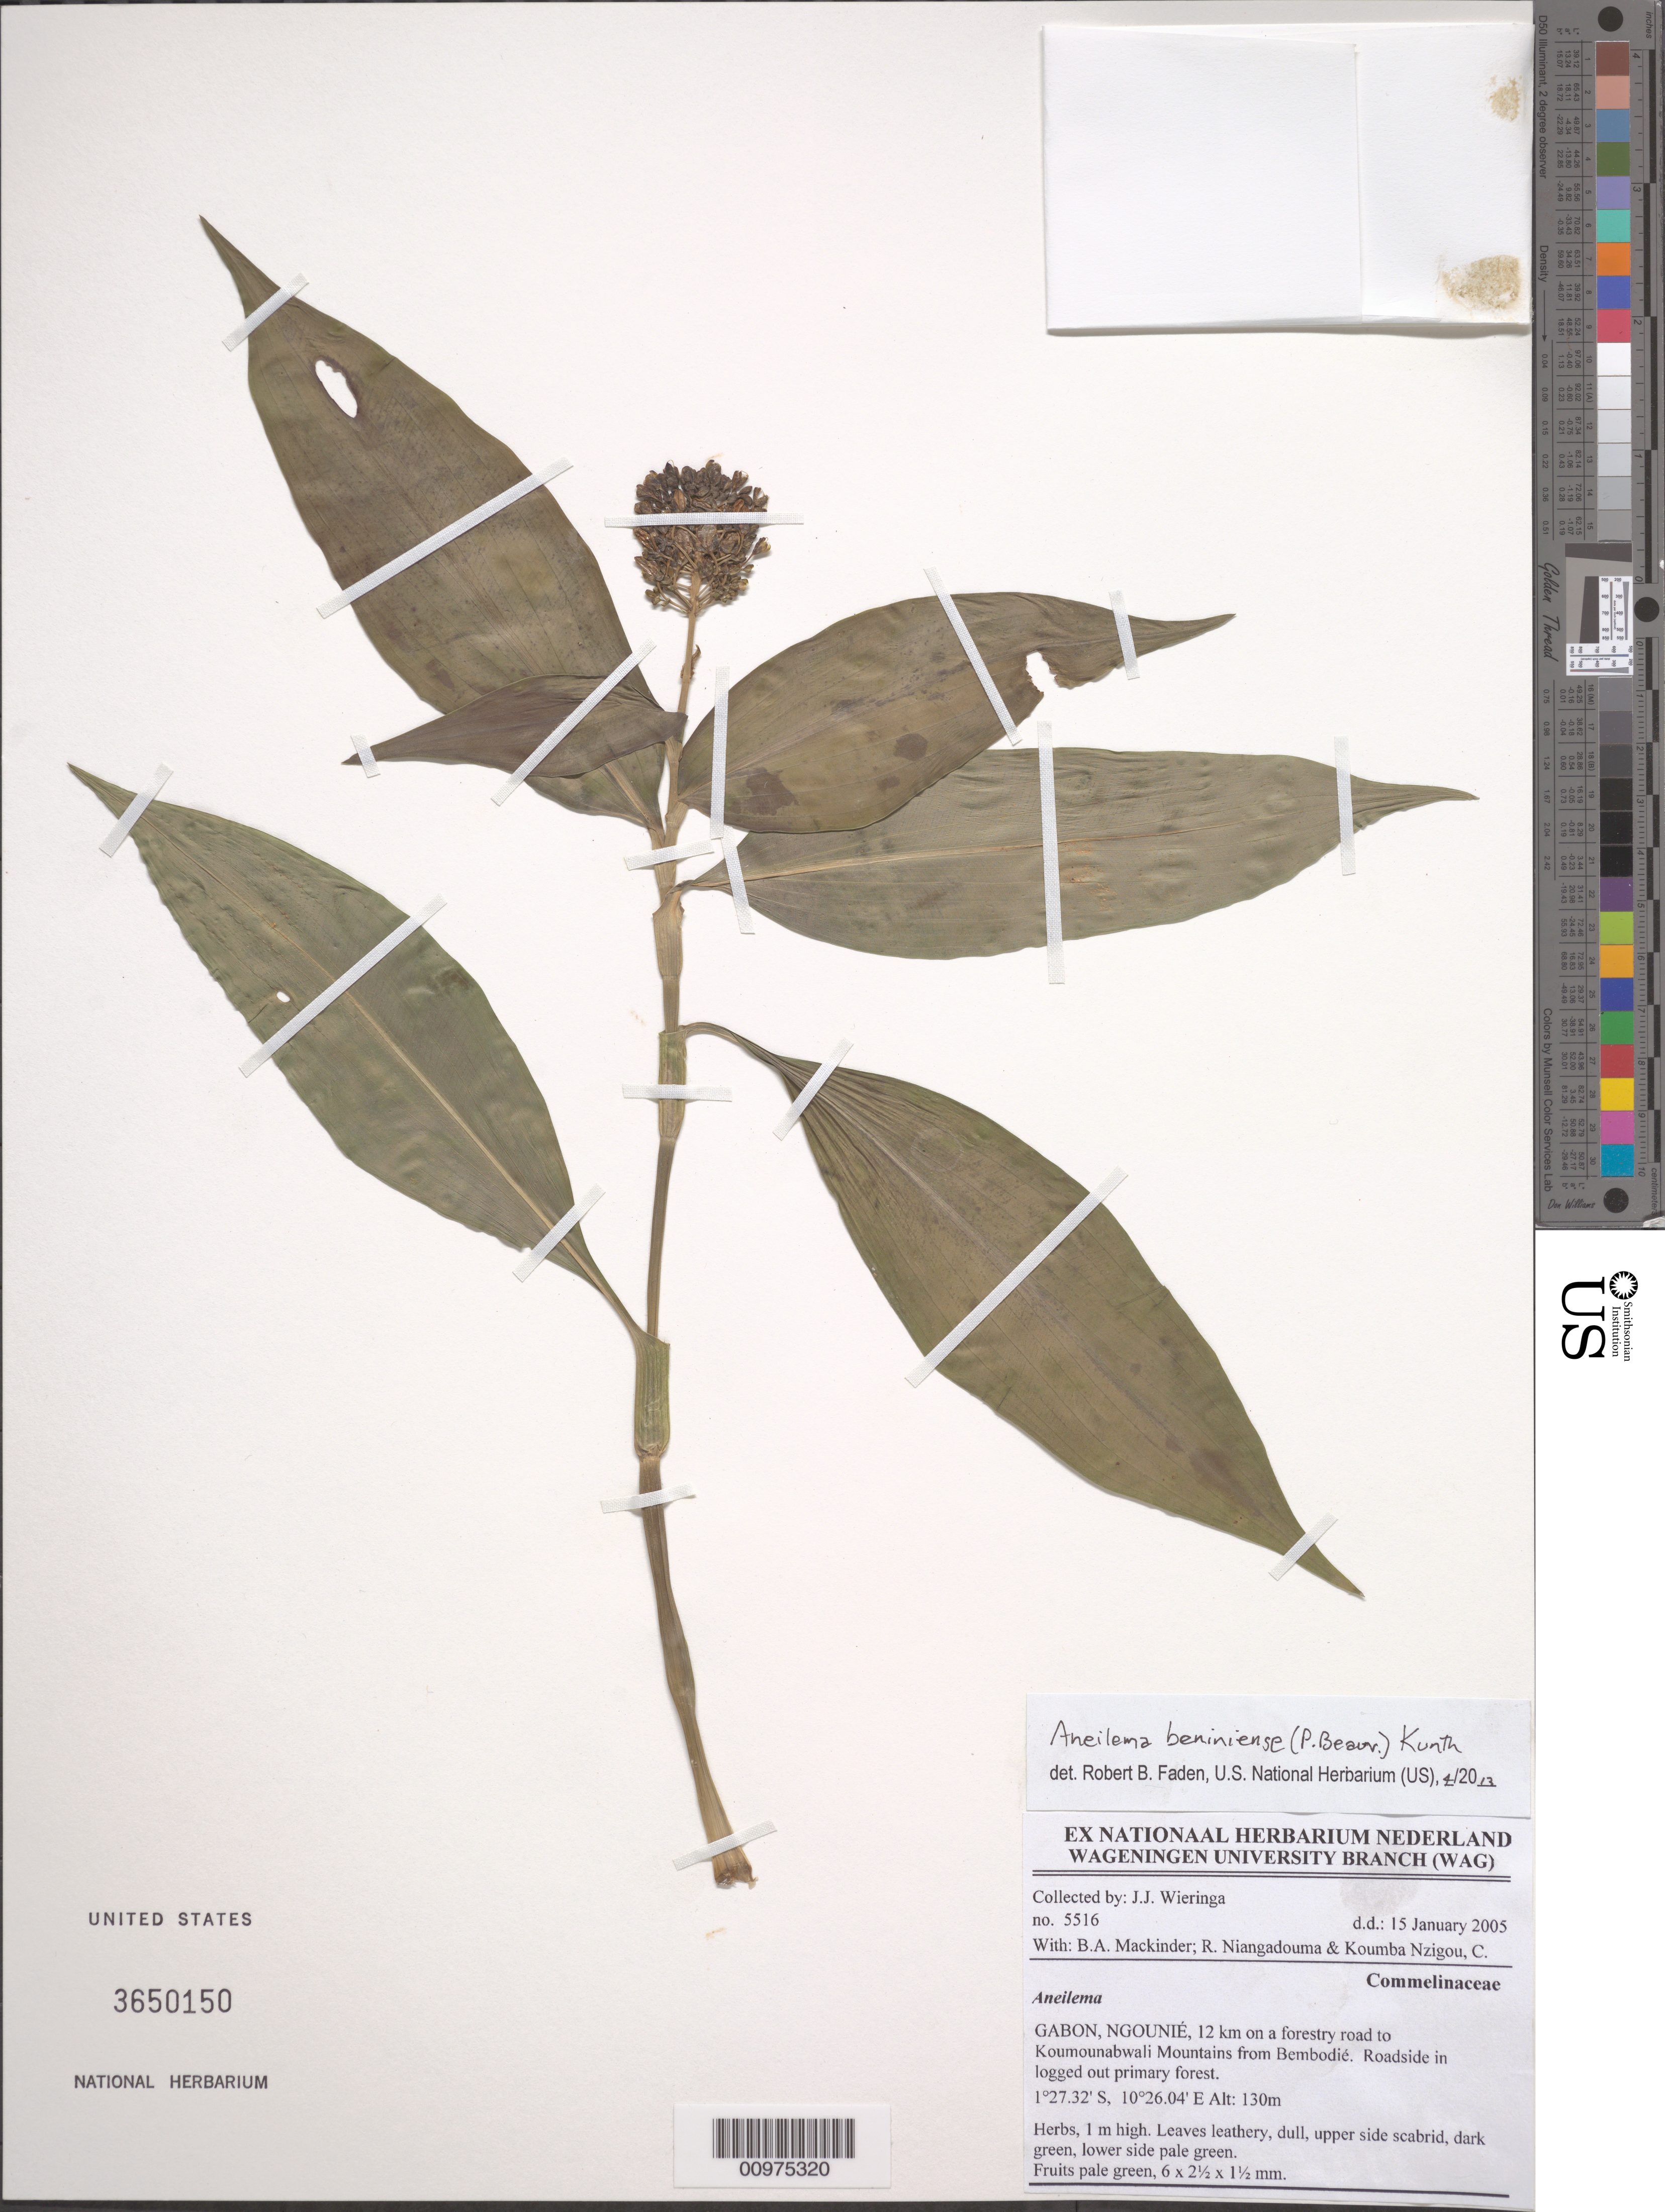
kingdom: Plantae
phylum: Tracheophyta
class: Liliopsida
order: Commelinales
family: Commelinaceae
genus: Aneilema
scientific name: Aneilema beniniense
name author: (P. Beauv.) Kunth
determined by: Faden, Robert B., (US), Smithsonian Institution - National Museum of Natural History (UNITED STATES)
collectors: J. J. Wieringa et al.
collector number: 5516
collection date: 2005-01-15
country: Gabon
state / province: Ngounié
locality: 12 km on a forestry road to Koumounabwali Mountains from Bembodié.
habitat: Road side in logged out primary forest.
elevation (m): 130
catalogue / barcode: US 3650150